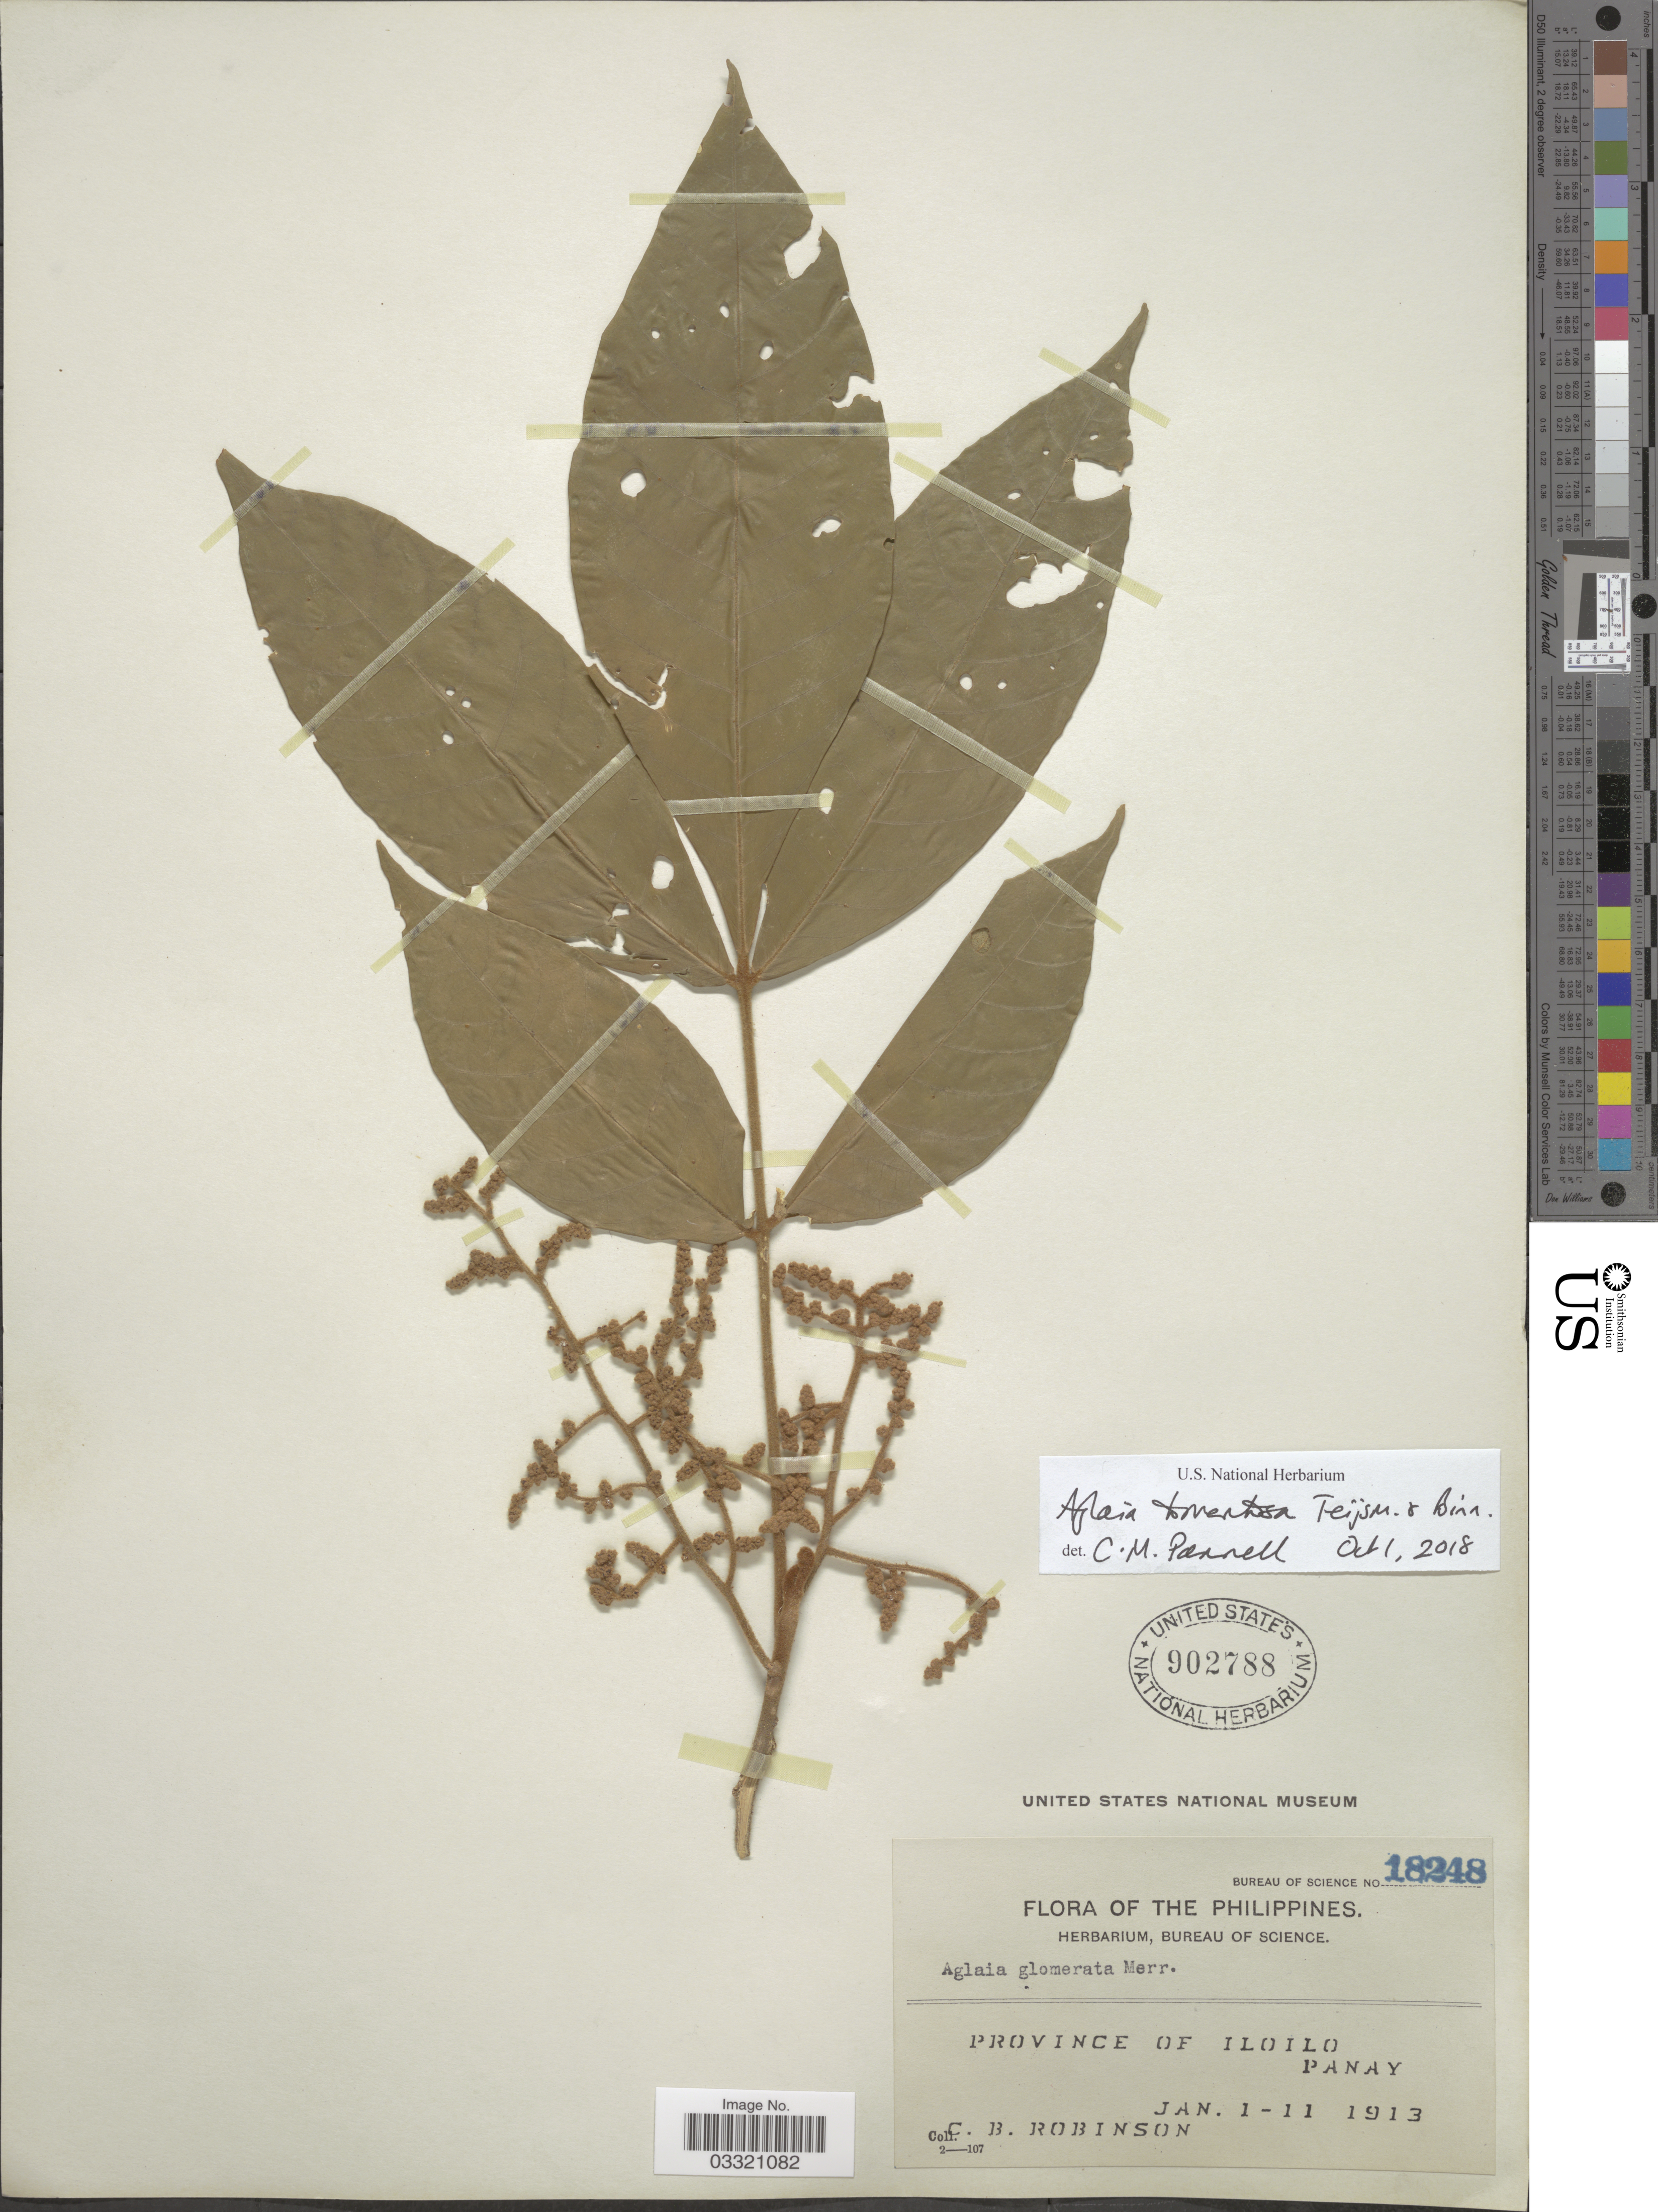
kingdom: Plantae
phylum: Tracheophyta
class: Magnoliopsida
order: Sapindales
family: Meliaceae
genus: Aglaia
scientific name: Aglaia tomentosa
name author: Teijsm. & Binn.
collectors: C. Robinson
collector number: Bureau of Science 18248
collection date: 1913-01-01/1913-01-11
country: Philippines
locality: Province of Iloilo. Panay.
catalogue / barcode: US 902788